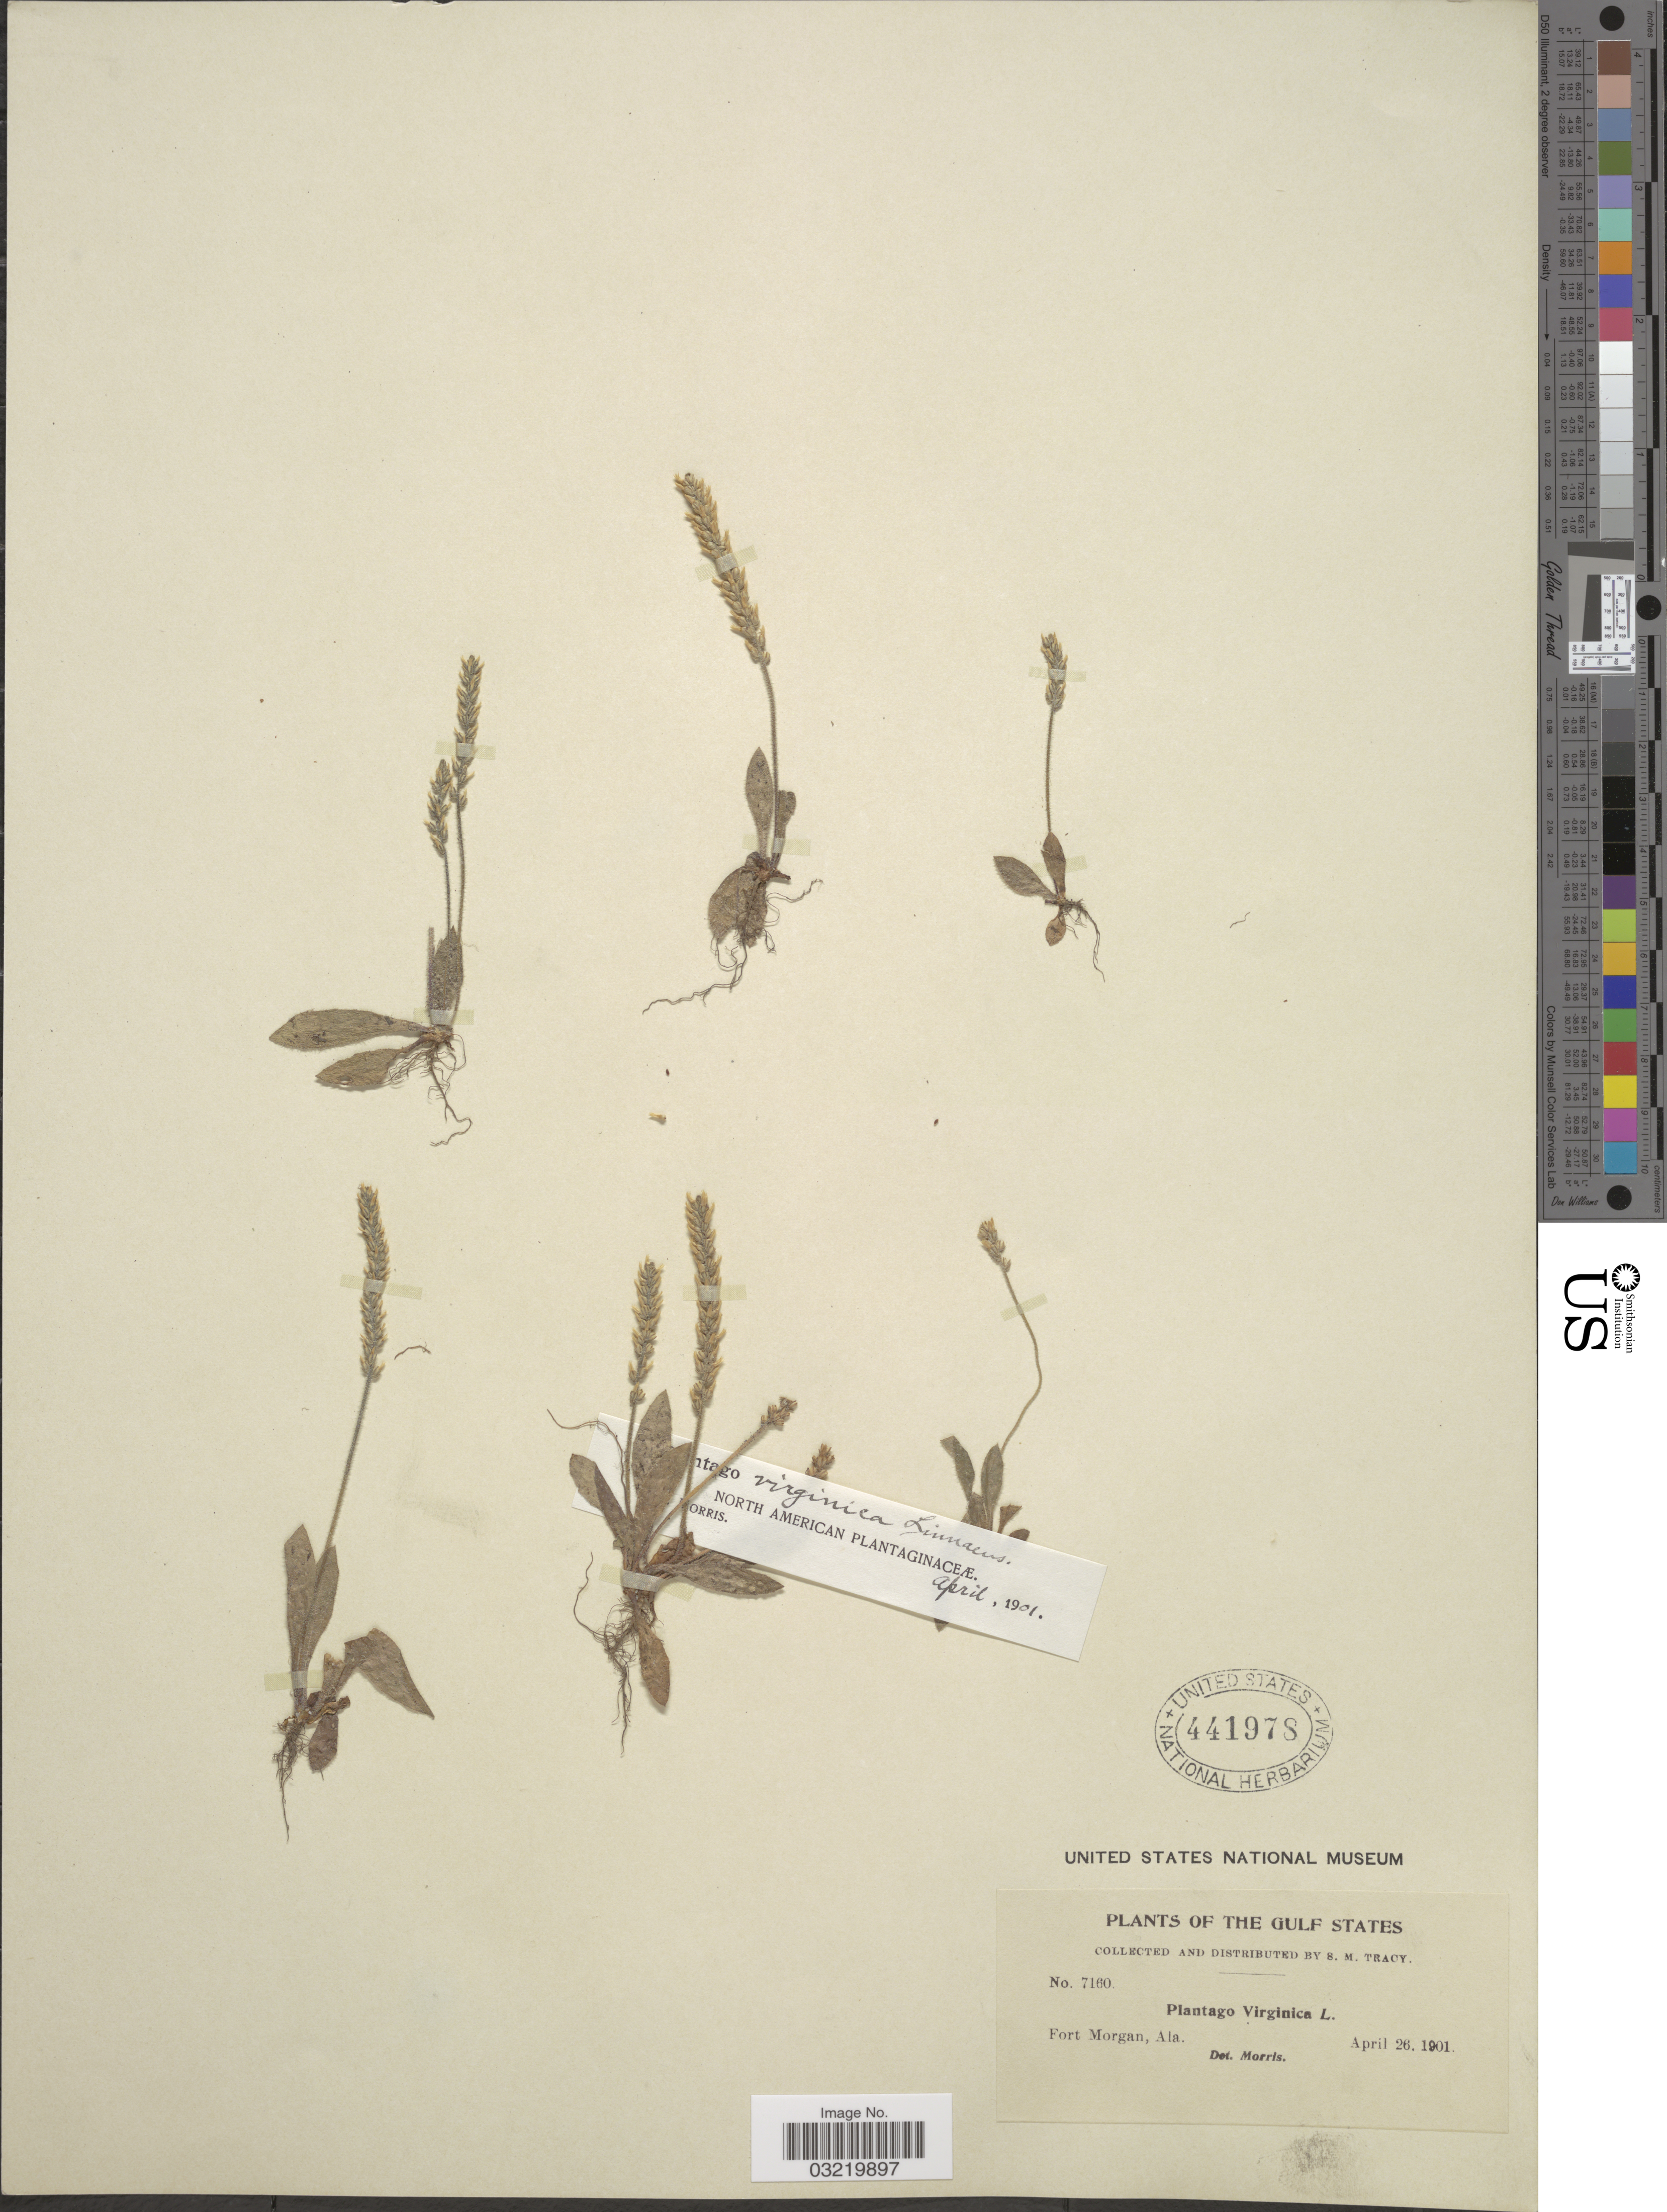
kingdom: Plantae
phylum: Tracheophyta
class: Magnoliopsida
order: Lamiales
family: Plantaginaceae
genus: Plantago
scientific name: Plantago virginica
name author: L.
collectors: S. M. Tracy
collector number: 7160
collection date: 1901-04-26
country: United States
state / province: Alabama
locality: The Gulf States. Fort Morgan.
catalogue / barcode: US 441978